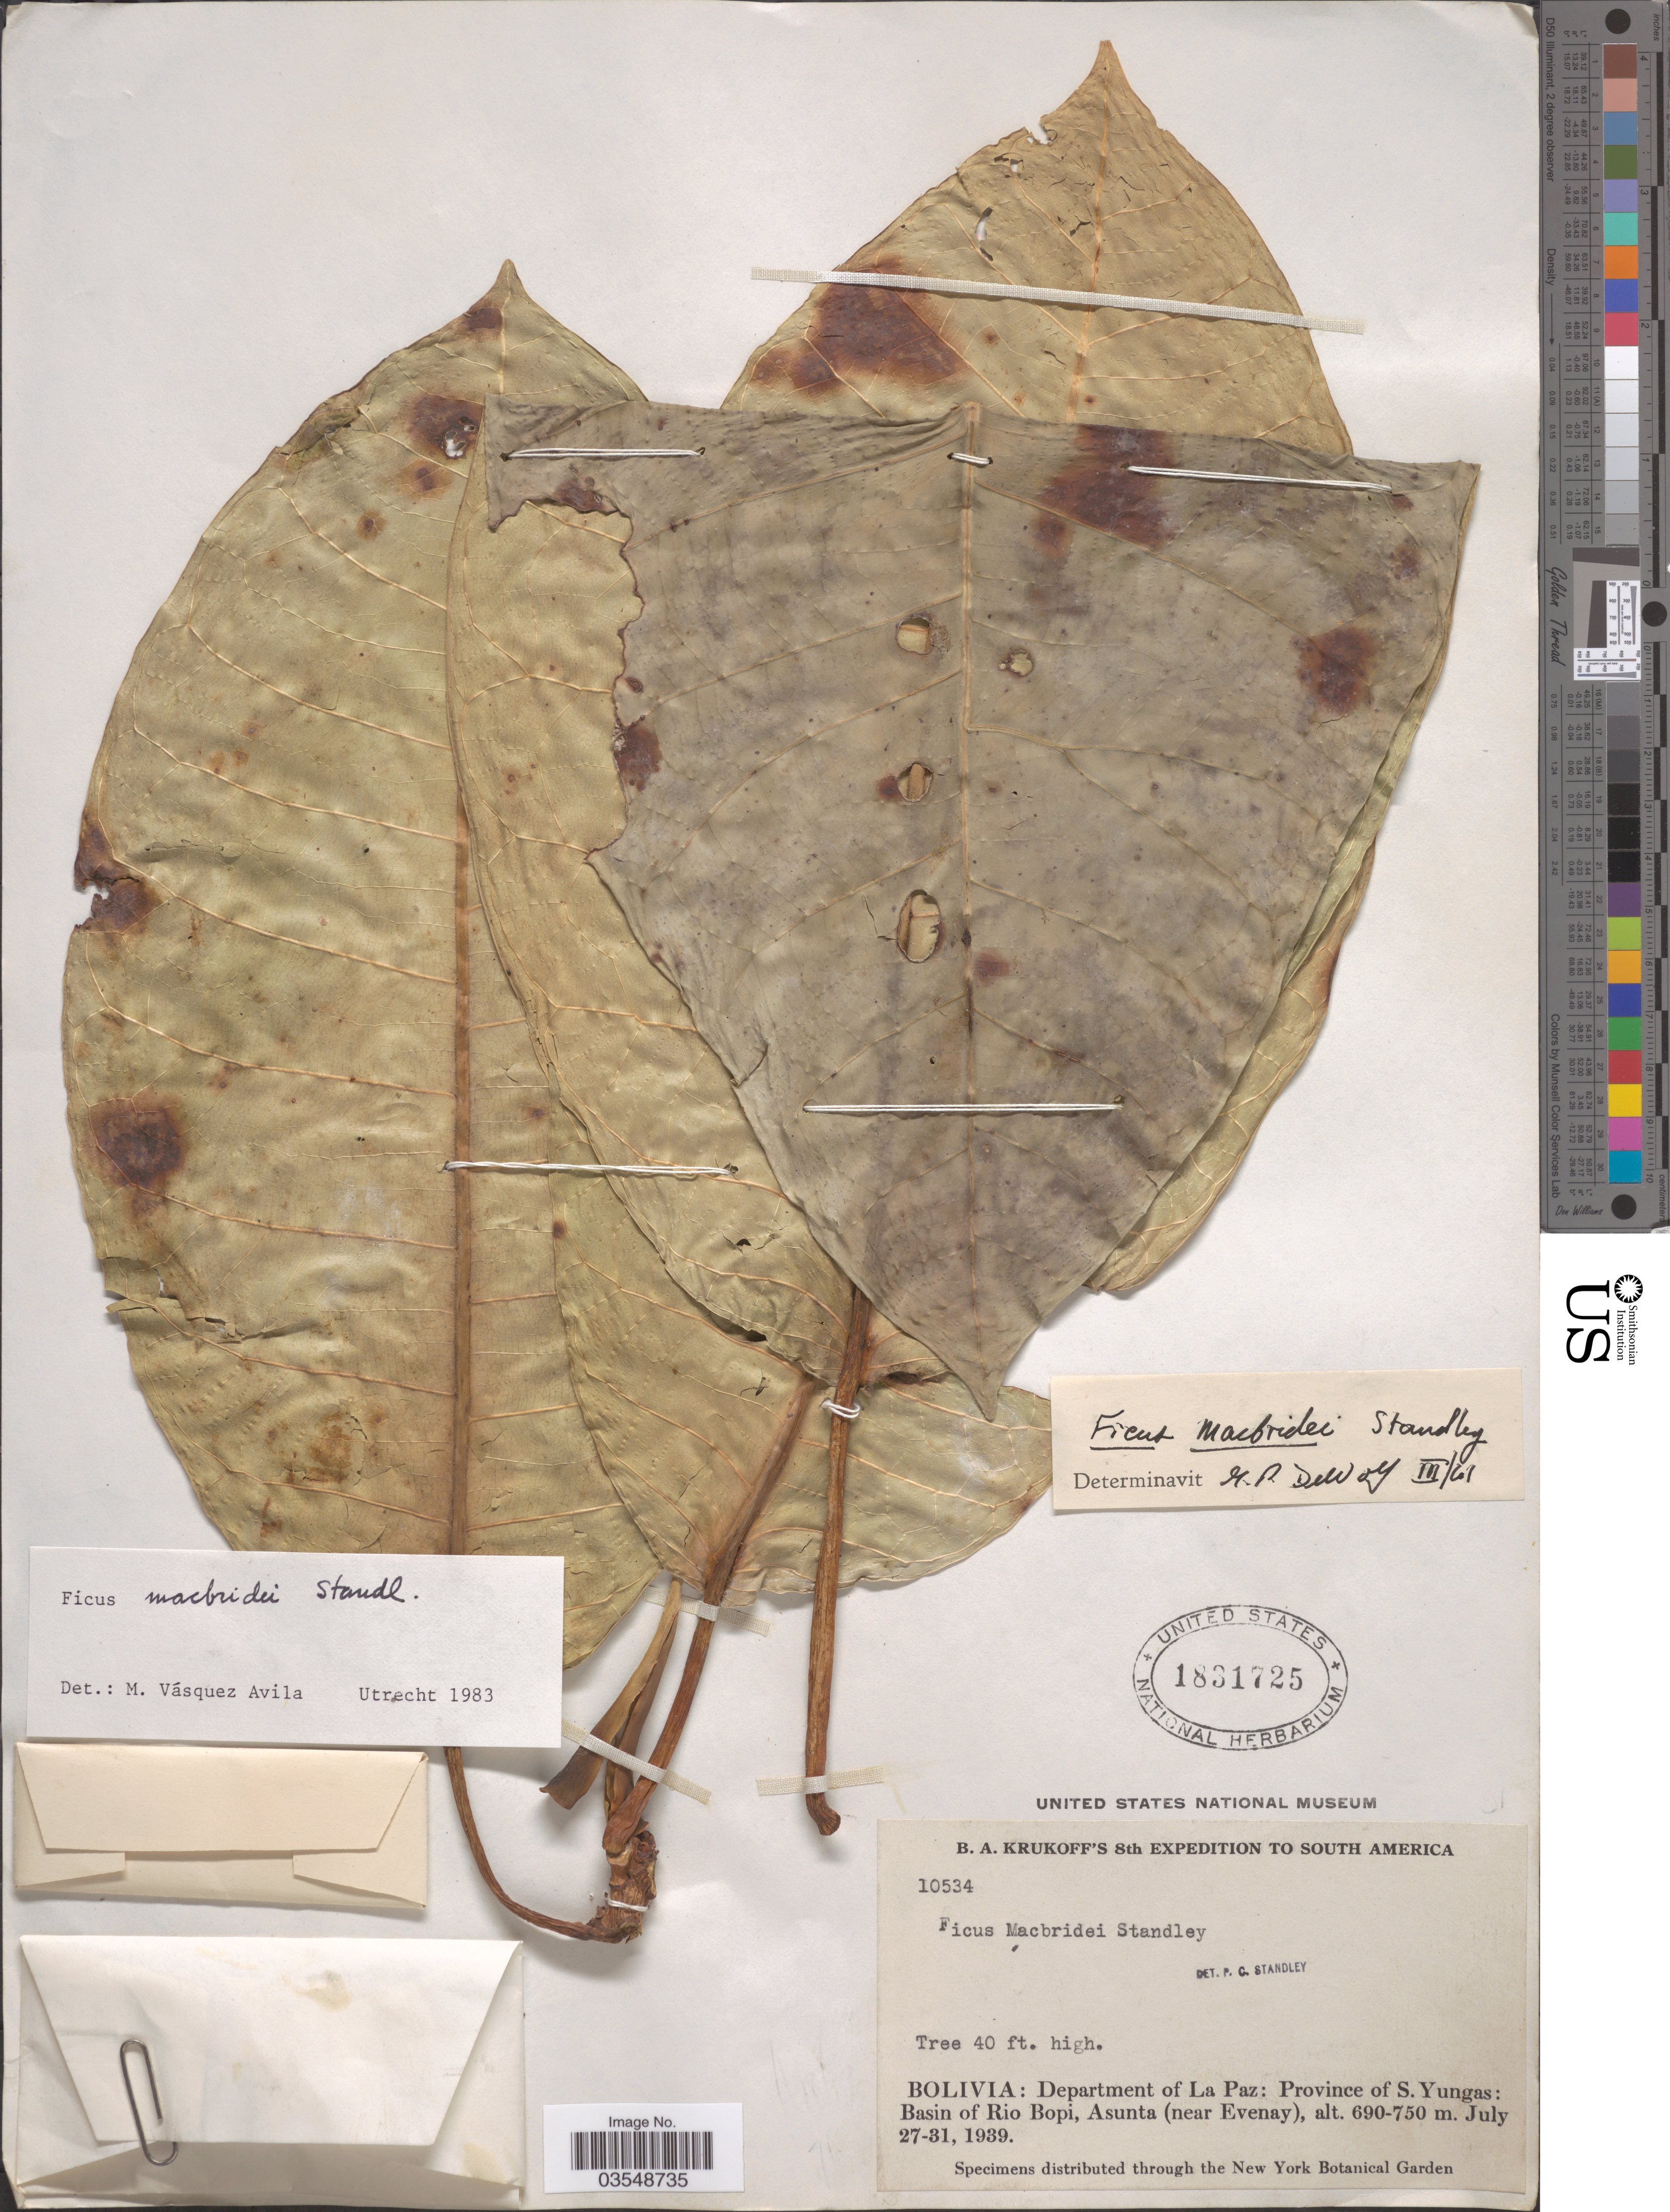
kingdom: Plantae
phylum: Tracheophyta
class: Magnoliopsida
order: Rosales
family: Moraceae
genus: Ficus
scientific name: Ficus macbridei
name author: Standl.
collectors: B. A. Krukoff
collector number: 10534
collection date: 1939-07-27/1939-07-31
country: Bolivia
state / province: La Paz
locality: Department of La Paz: Province of S. Yungas: Basin of Rio Bopi, Asunta (near Evenay).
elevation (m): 690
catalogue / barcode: US 1831725